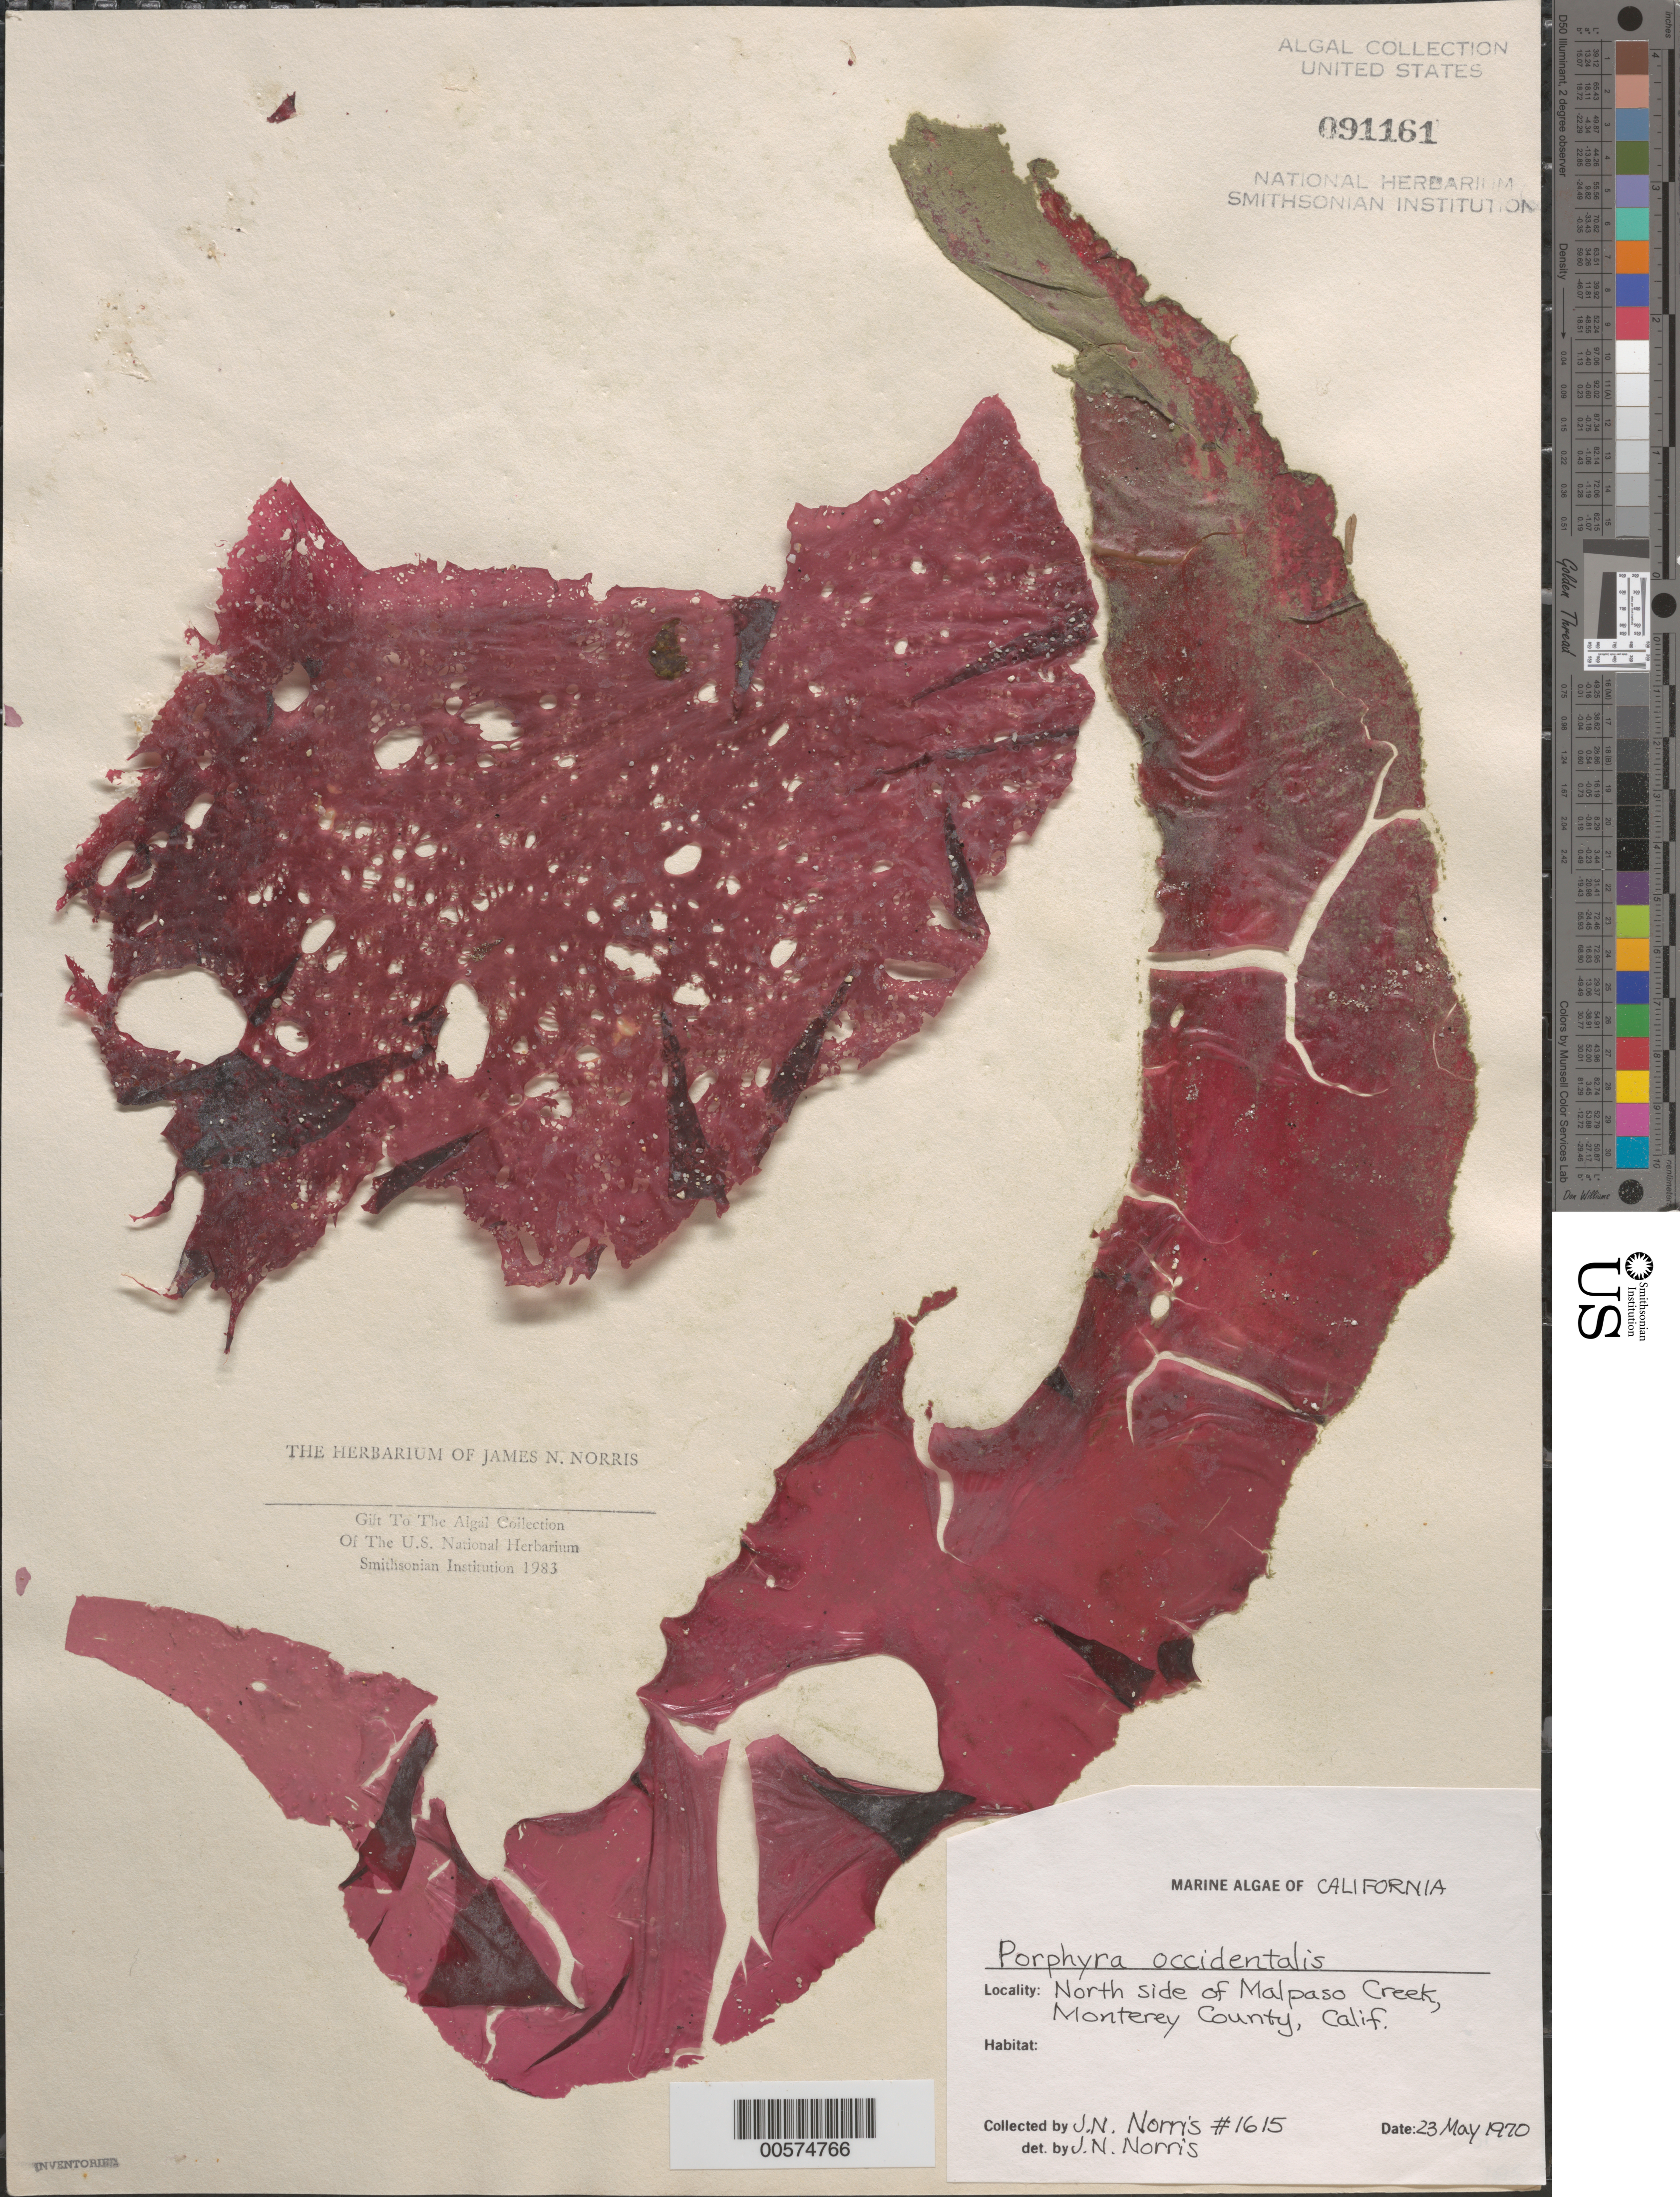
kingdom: Plantae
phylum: Rhodophyta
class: Bangiophyceae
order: Bangiales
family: Bangiaceae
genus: Porphyra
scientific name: Porphyra occidentalis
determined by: Norris, James N.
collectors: J. N. Norris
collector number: JN-1615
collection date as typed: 23 May 1970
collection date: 1970-05-23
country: United States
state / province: California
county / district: Monterey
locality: Malpaso Creek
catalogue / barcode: US 91161